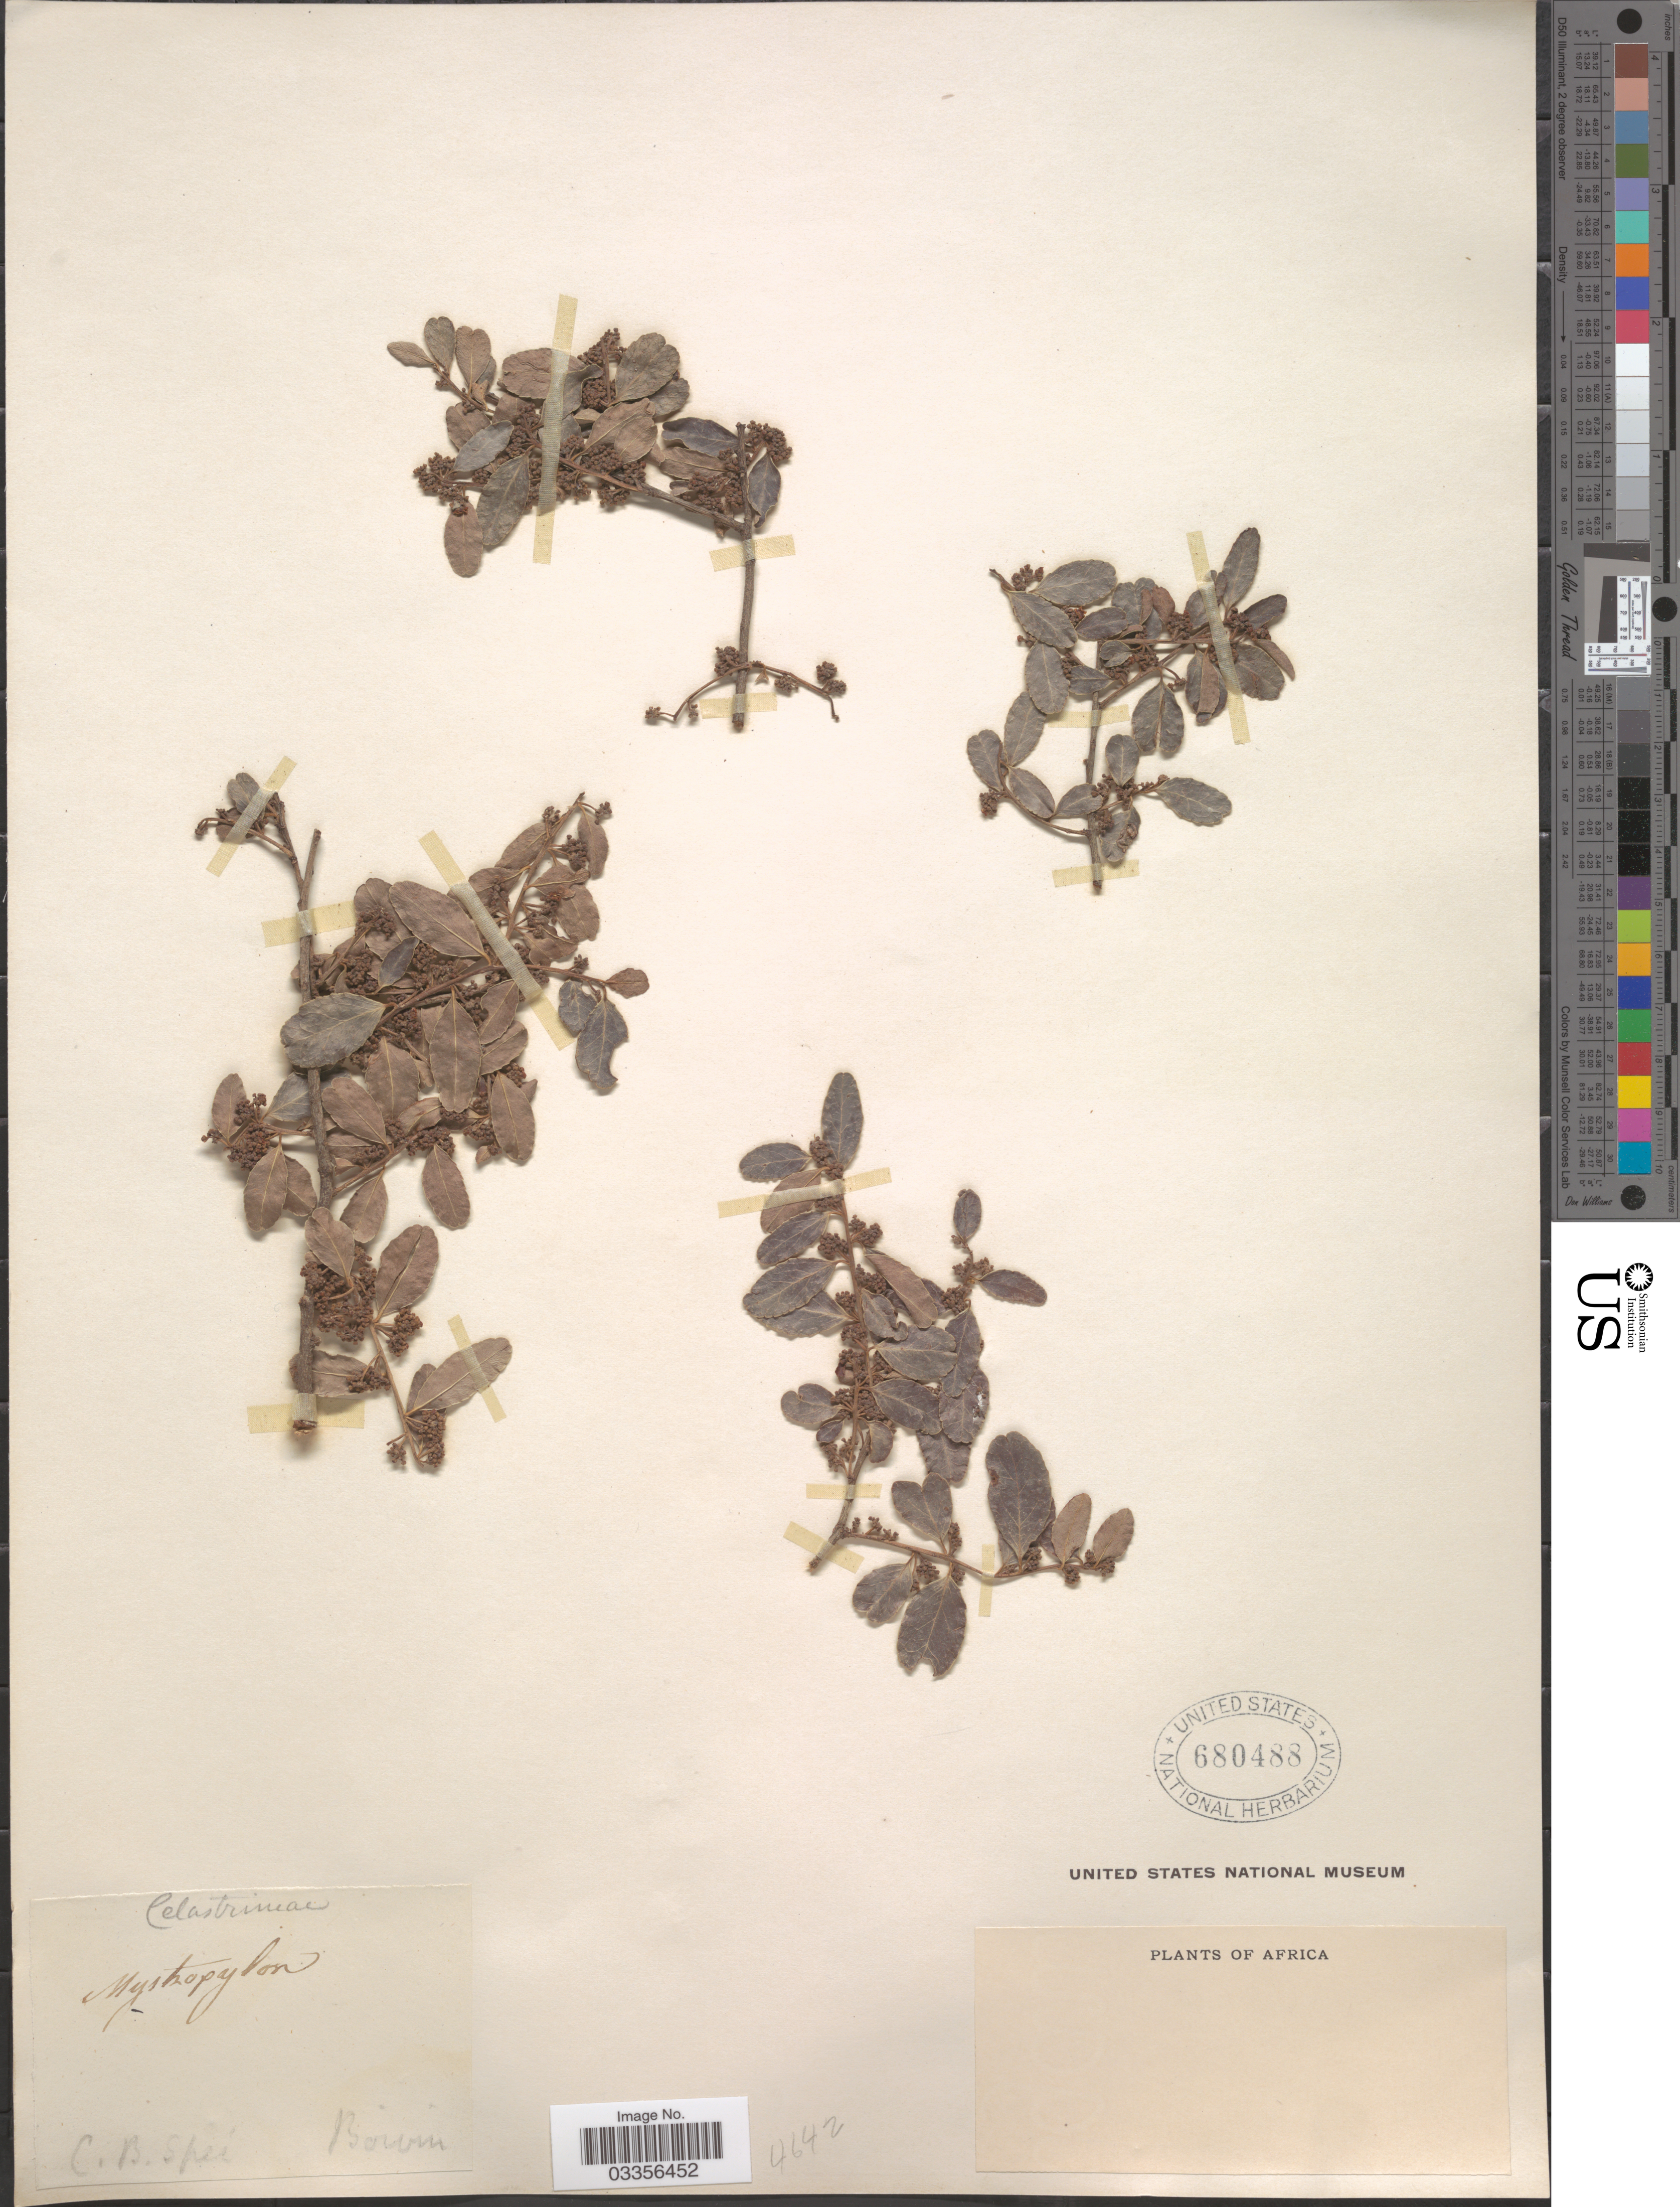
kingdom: Plantae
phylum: Tracheophyta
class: Magnoliopsida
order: Celastrales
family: Celastraceae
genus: Mystroxylon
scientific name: Mystroxylon sp.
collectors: -- Bowin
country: South Africa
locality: Cape Province, Africa, Boivin [interpreted]. C.B. Spei.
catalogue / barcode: US 680488